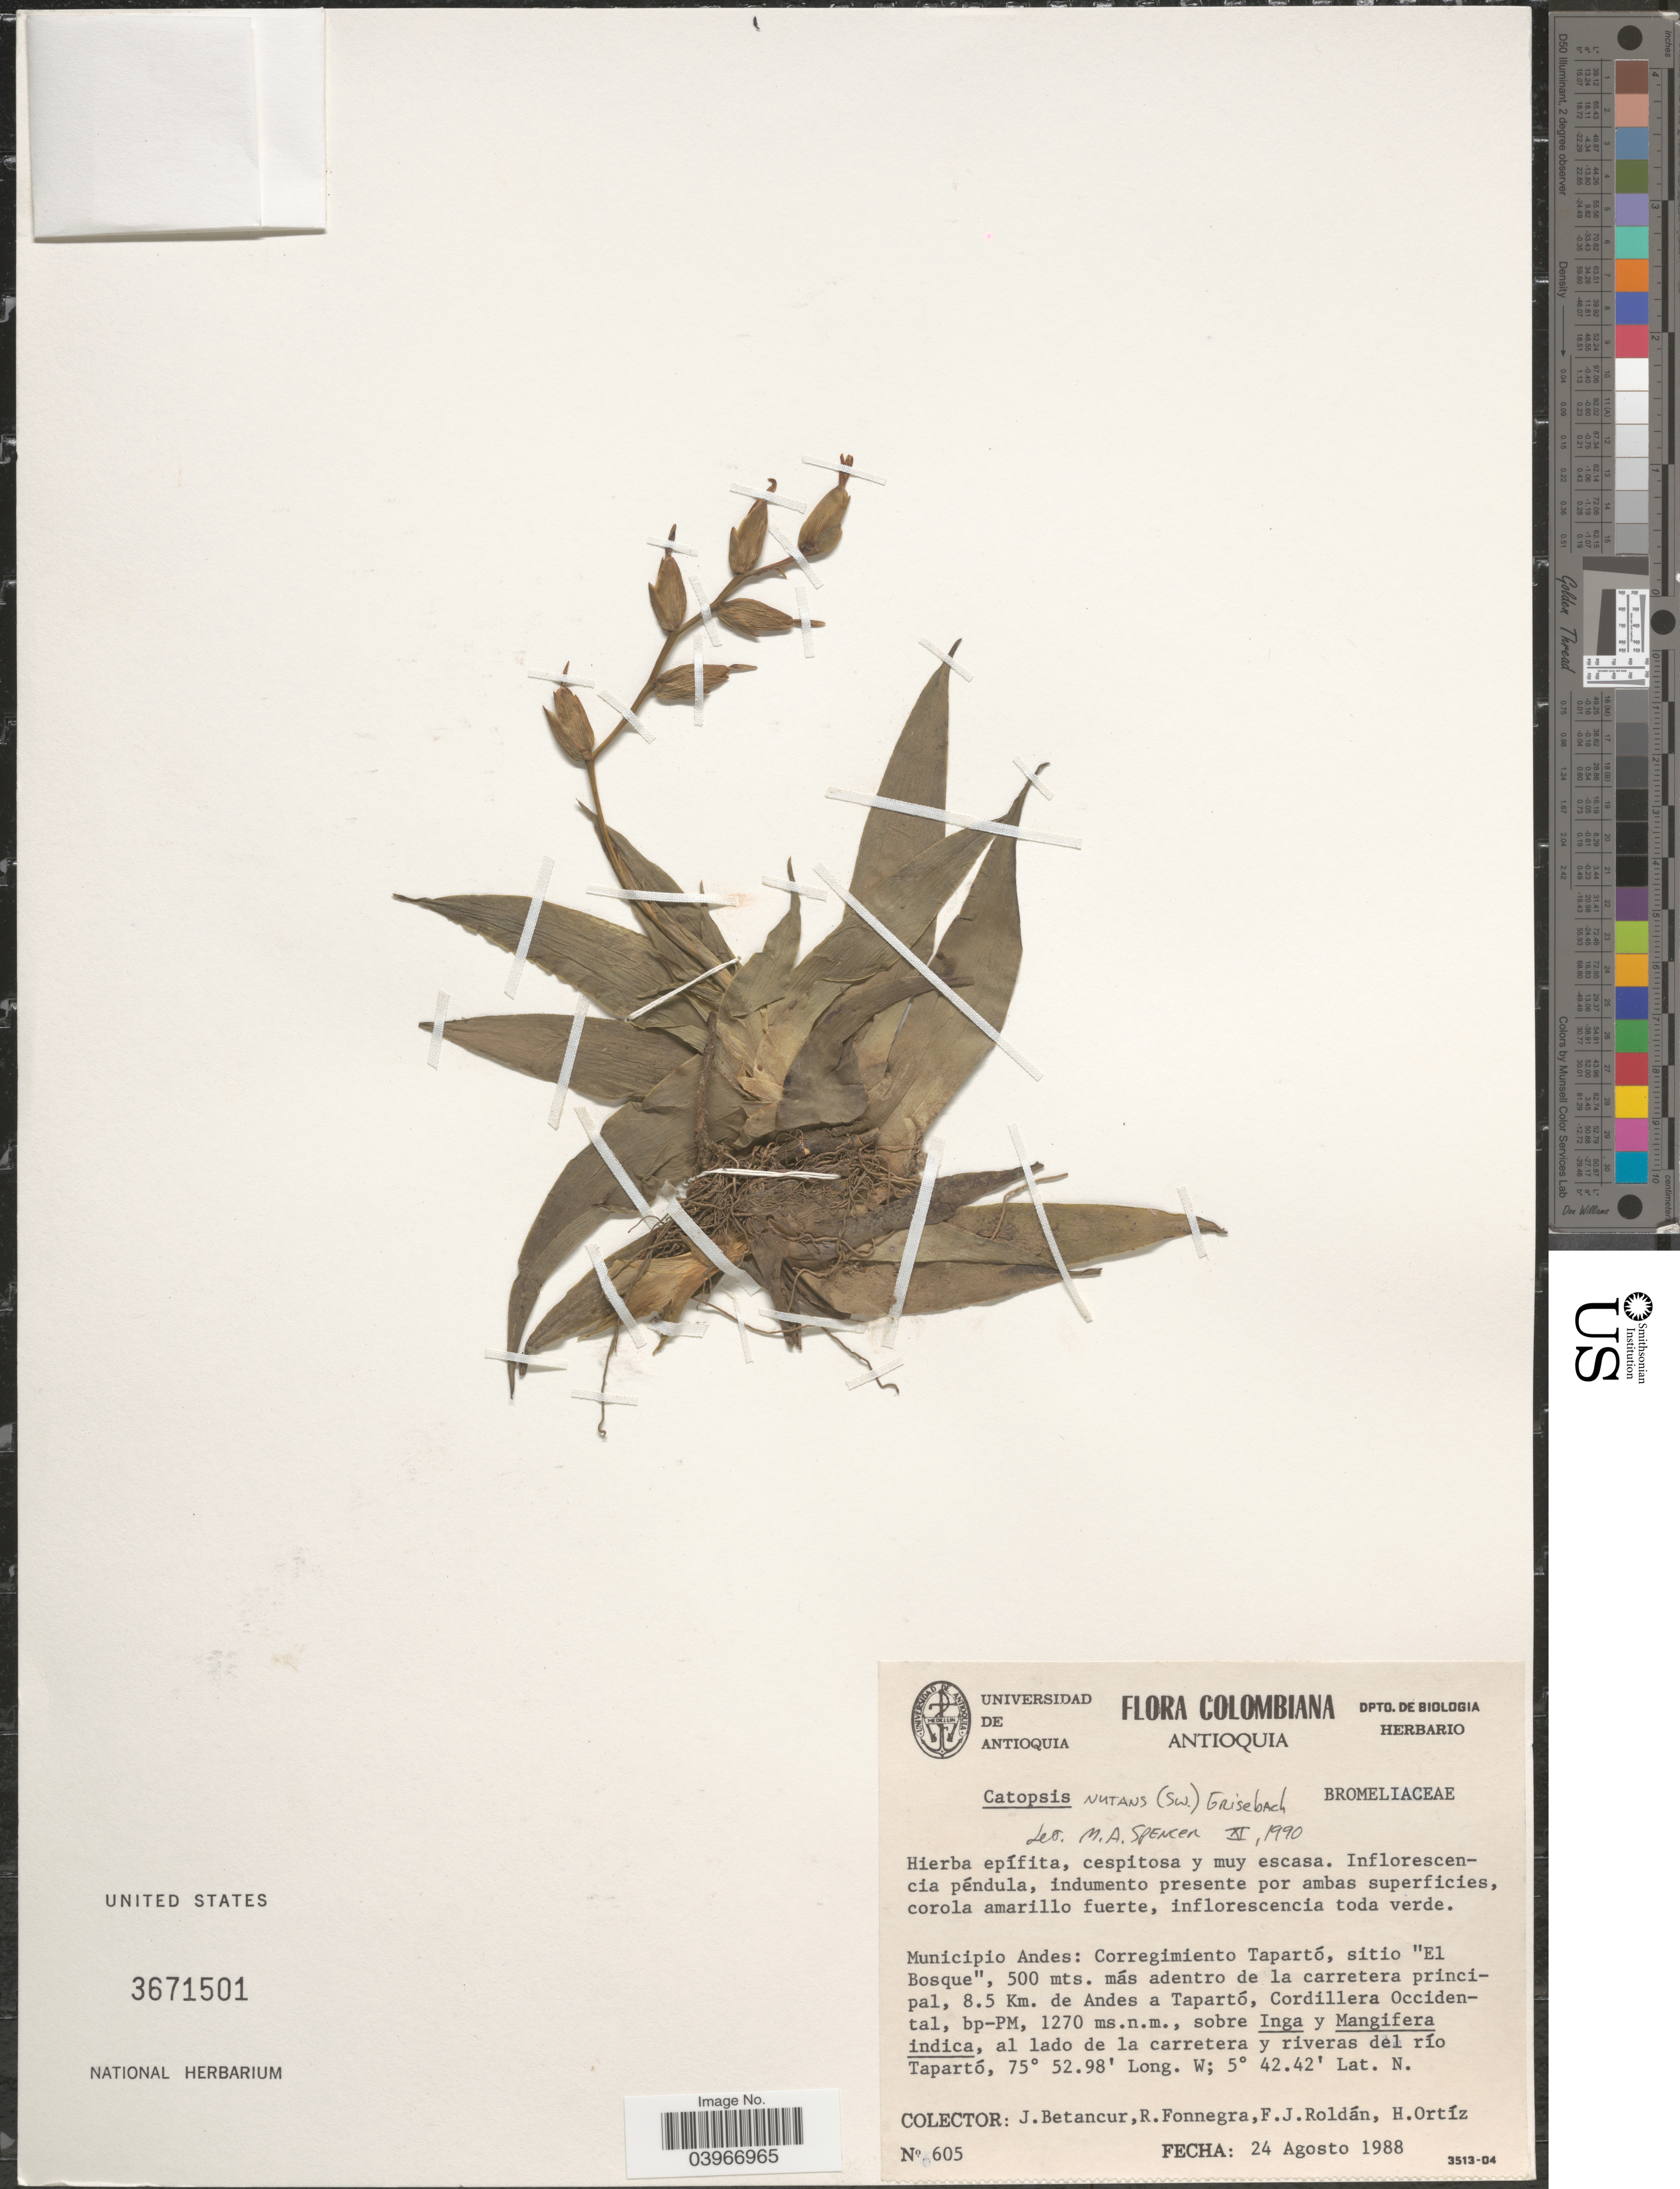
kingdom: Plantae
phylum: Tracheophyta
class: Liliopsida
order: Poales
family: Bromeliaceae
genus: Catopsis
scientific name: Catopsis nutans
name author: (Sw.) Griseb.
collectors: J. Betancur, R. Fonnegra, F. J. Roldán & H. Ortiz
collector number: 605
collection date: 1988-08-24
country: Colombia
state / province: Antioquia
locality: Municipio Andes: Corregimiento Tapartó, sitio "El Bosque", 500 mts. más adentro de la carretera principal, 8.5 Km. de Andes a Tapartó, Cordillera Occidental, bp-PM, al lado de la carretera y riverar del río Tapartó.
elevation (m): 1270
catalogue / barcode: US 3671501